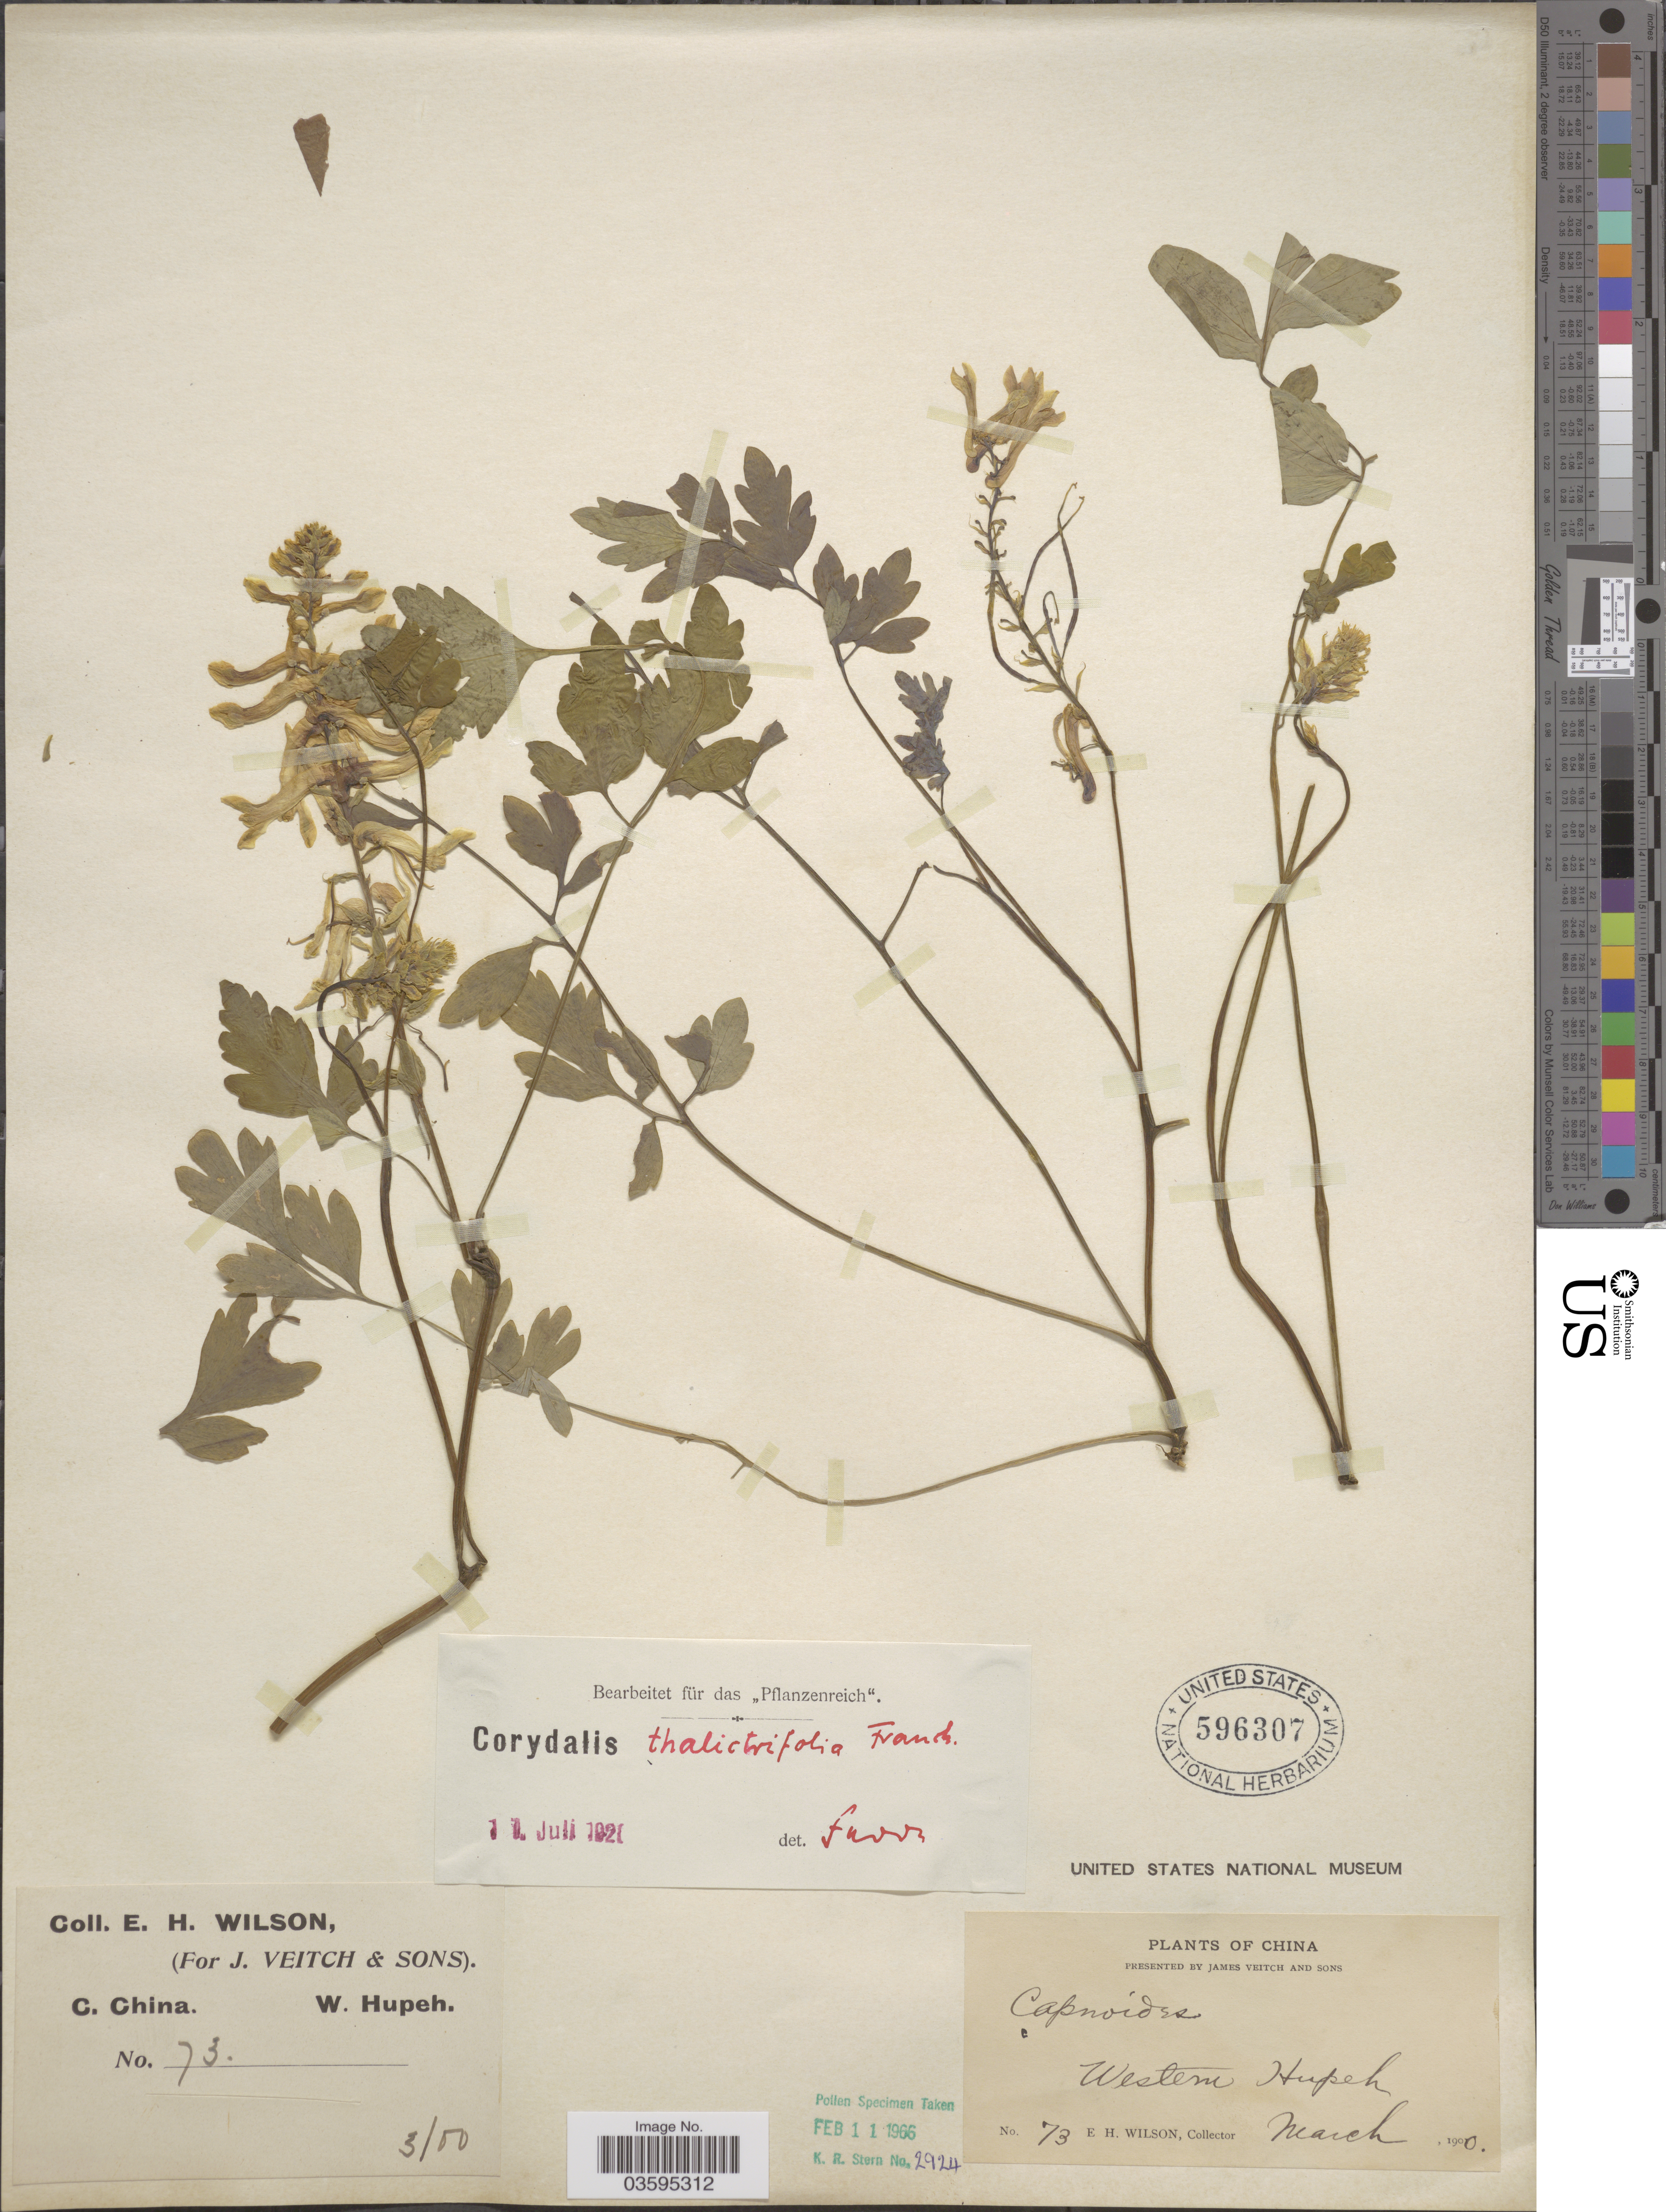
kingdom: Plantae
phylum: Tracheophyta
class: Magnoliopsida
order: Ranunculales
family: Papaveraceae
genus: Corydalis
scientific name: Corydalis thalictrifolia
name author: Jameson ex Regel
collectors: E. Wilson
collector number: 73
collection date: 1900-03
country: China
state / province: Hubei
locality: C. China. Western Hupeh.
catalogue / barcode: US 596307